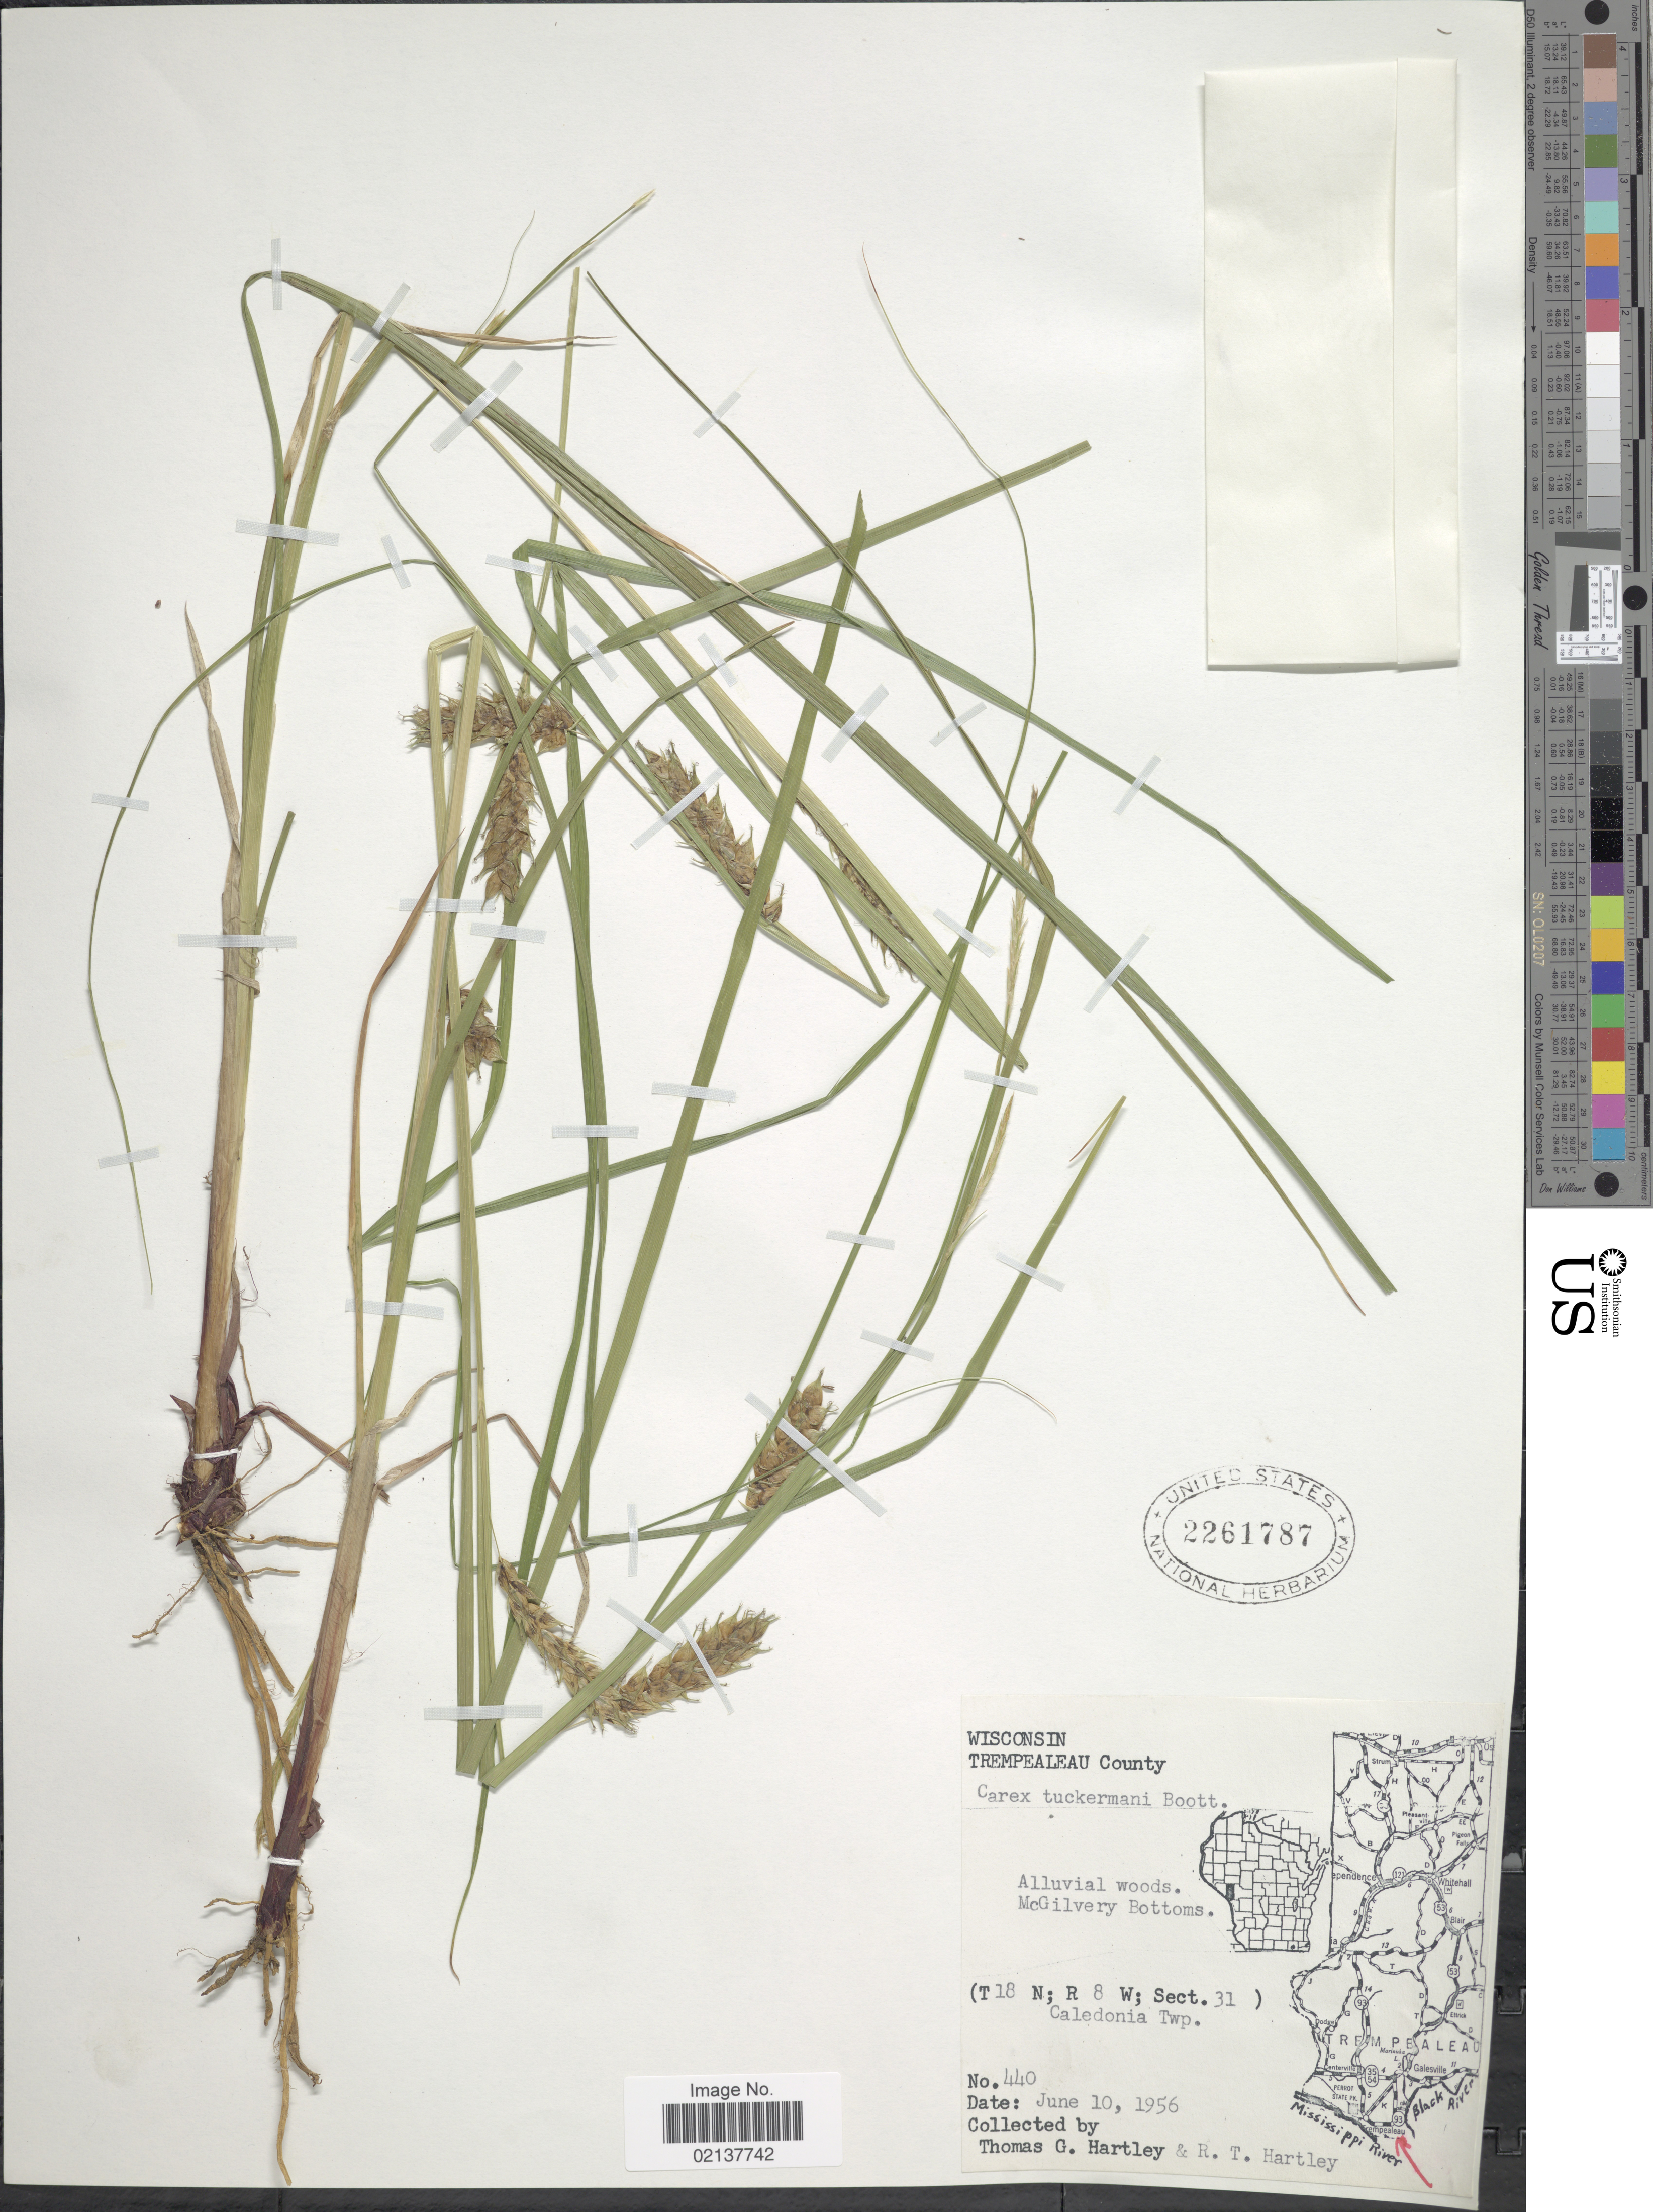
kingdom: Plantae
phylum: Tracheophyta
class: Liliopsida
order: Poales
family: Cyperaceae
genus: Carex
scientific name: Carex tuckermanii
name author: Boott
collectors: T. G. Hartley & R. T. Hartley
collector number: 440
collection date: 1956-06-10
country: United States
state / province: Wisconsin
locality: Trempealeau County, Alluvial woods. McGilvery Bottoms, (T18N; R 8 W; Sect. 31) Caledonia Twp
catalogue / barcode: US 2261787